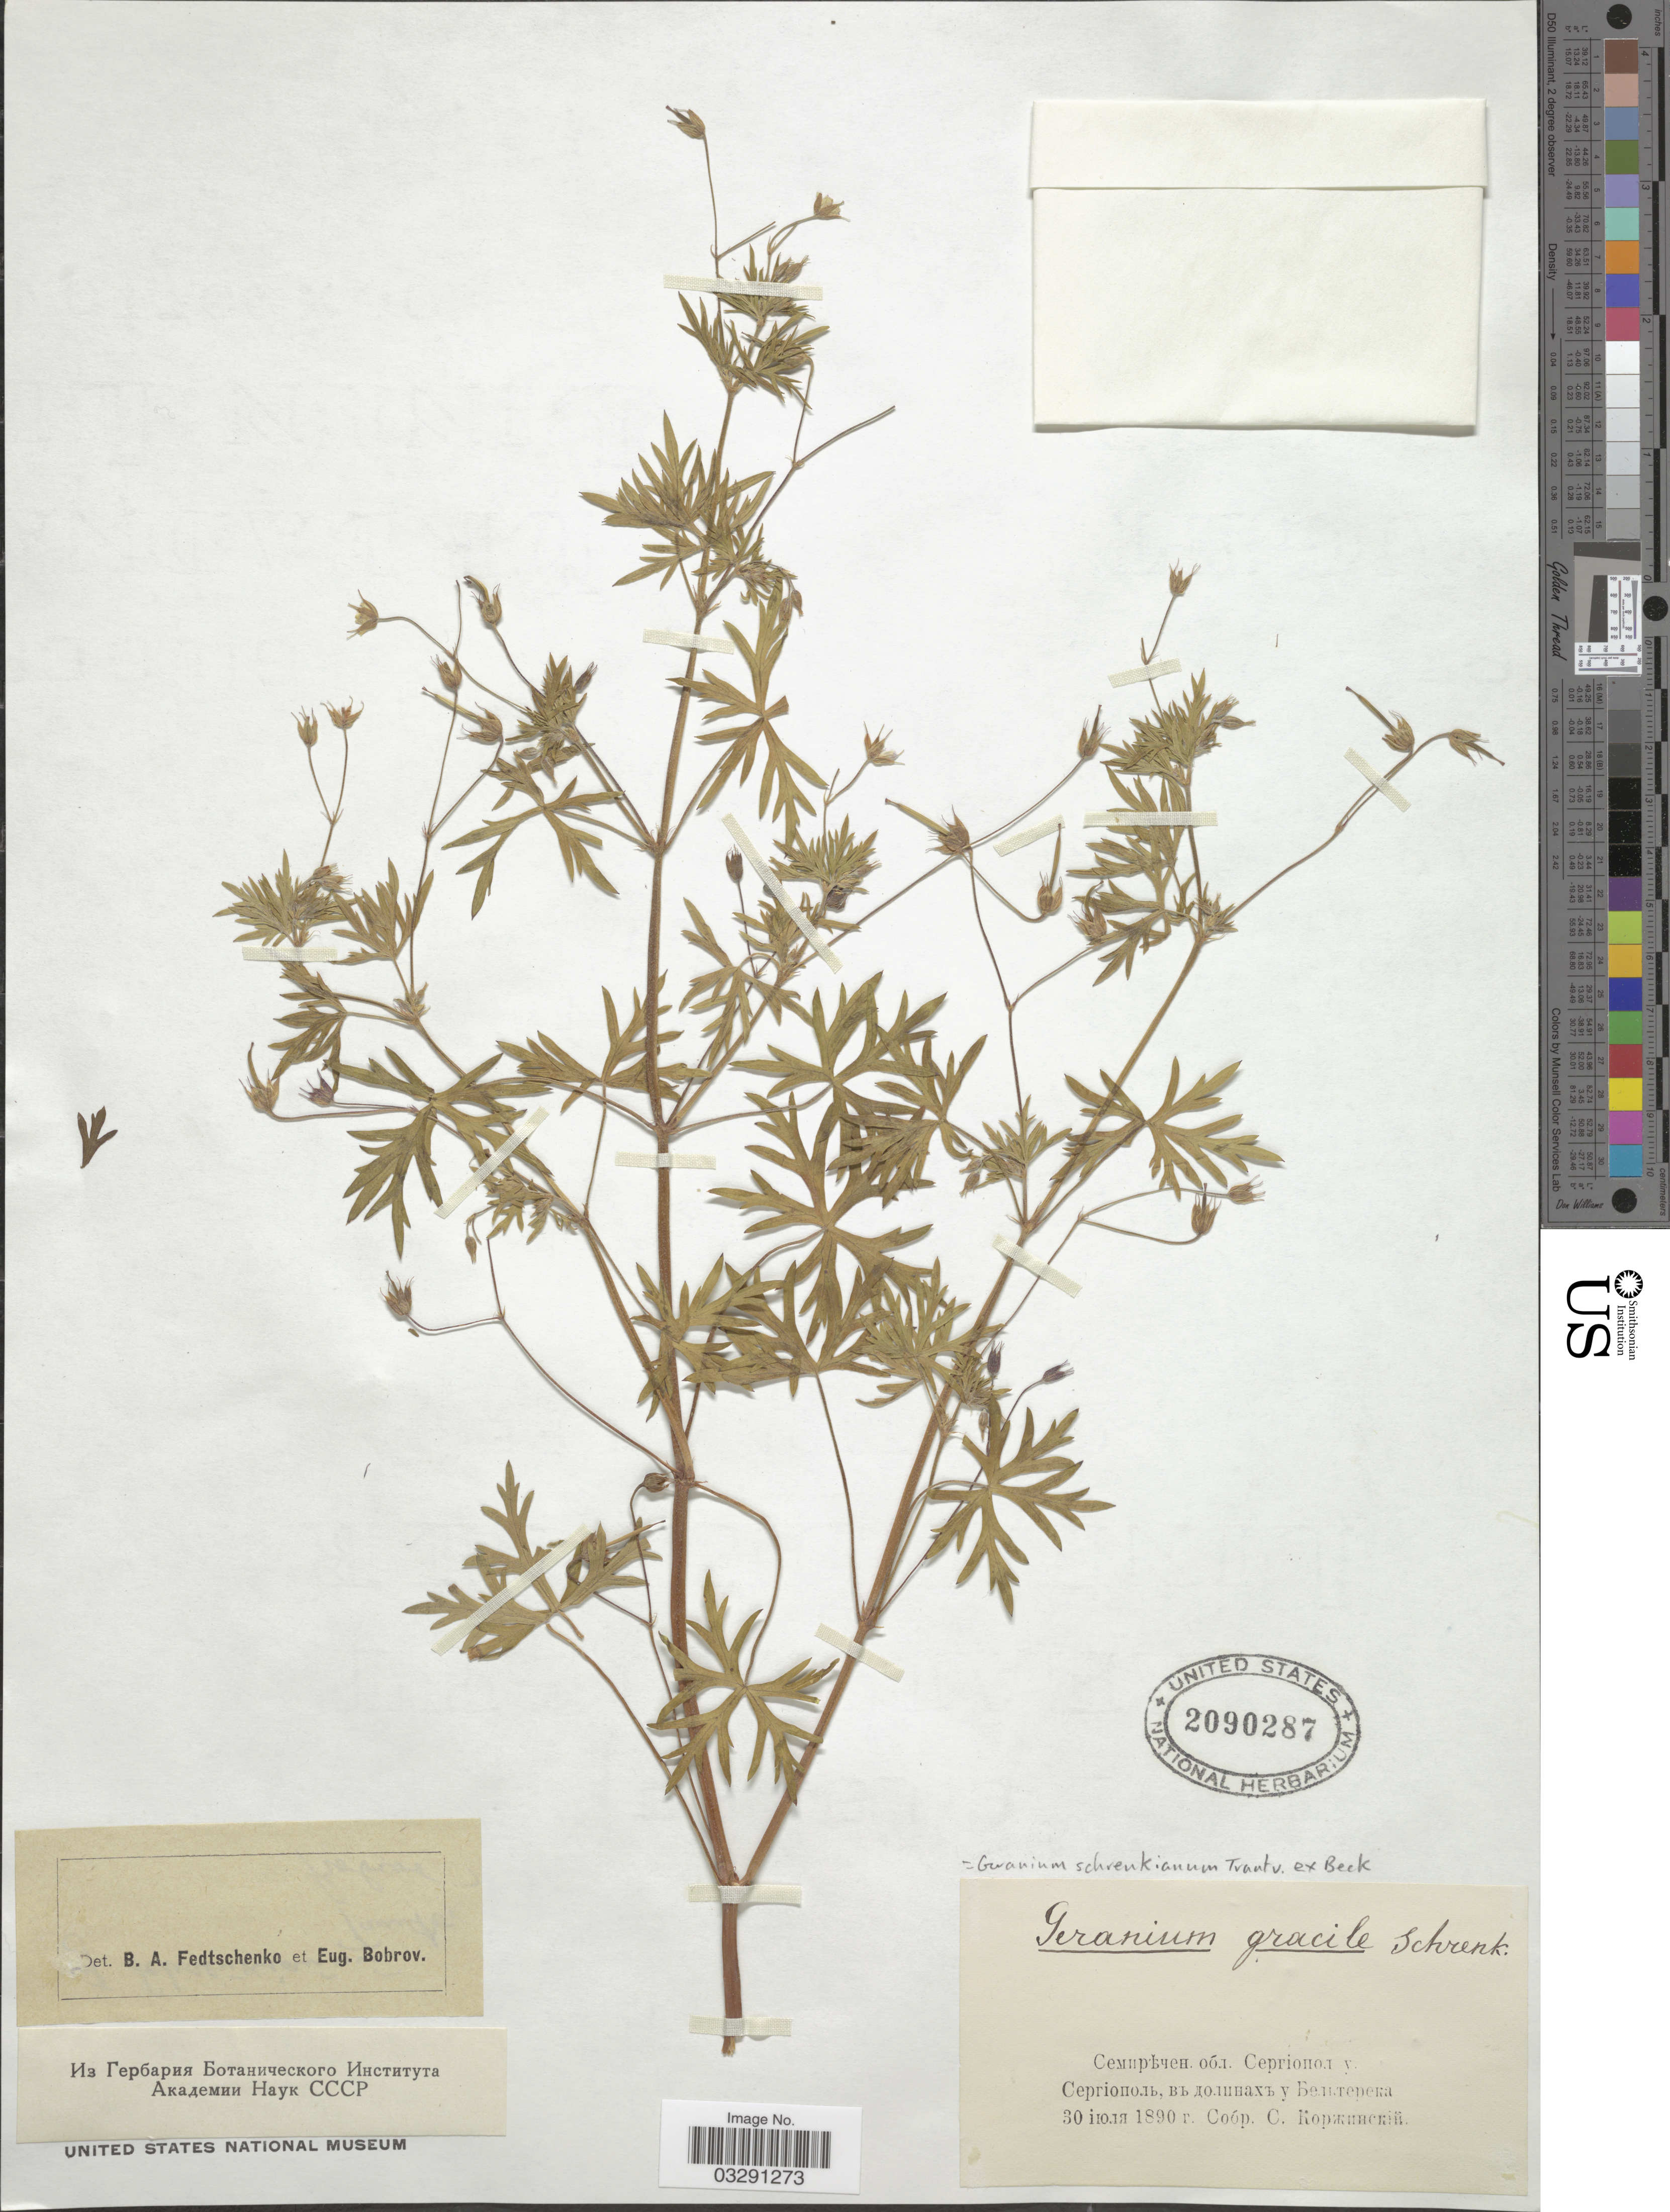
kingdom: Plantae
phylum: Tracheophyta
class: Magnoliopsida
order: Geraniales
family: Geraniaceae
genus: Geranium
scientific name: Geranium schrenkianum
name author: Trautv. ex A.K. Becker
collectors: S. Korzchinsky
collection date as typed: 30 X 1890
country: Kazakhstan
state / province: East Kazakhstan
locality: Sergiopol, Valley near Belterek.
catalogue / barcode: US 2090287